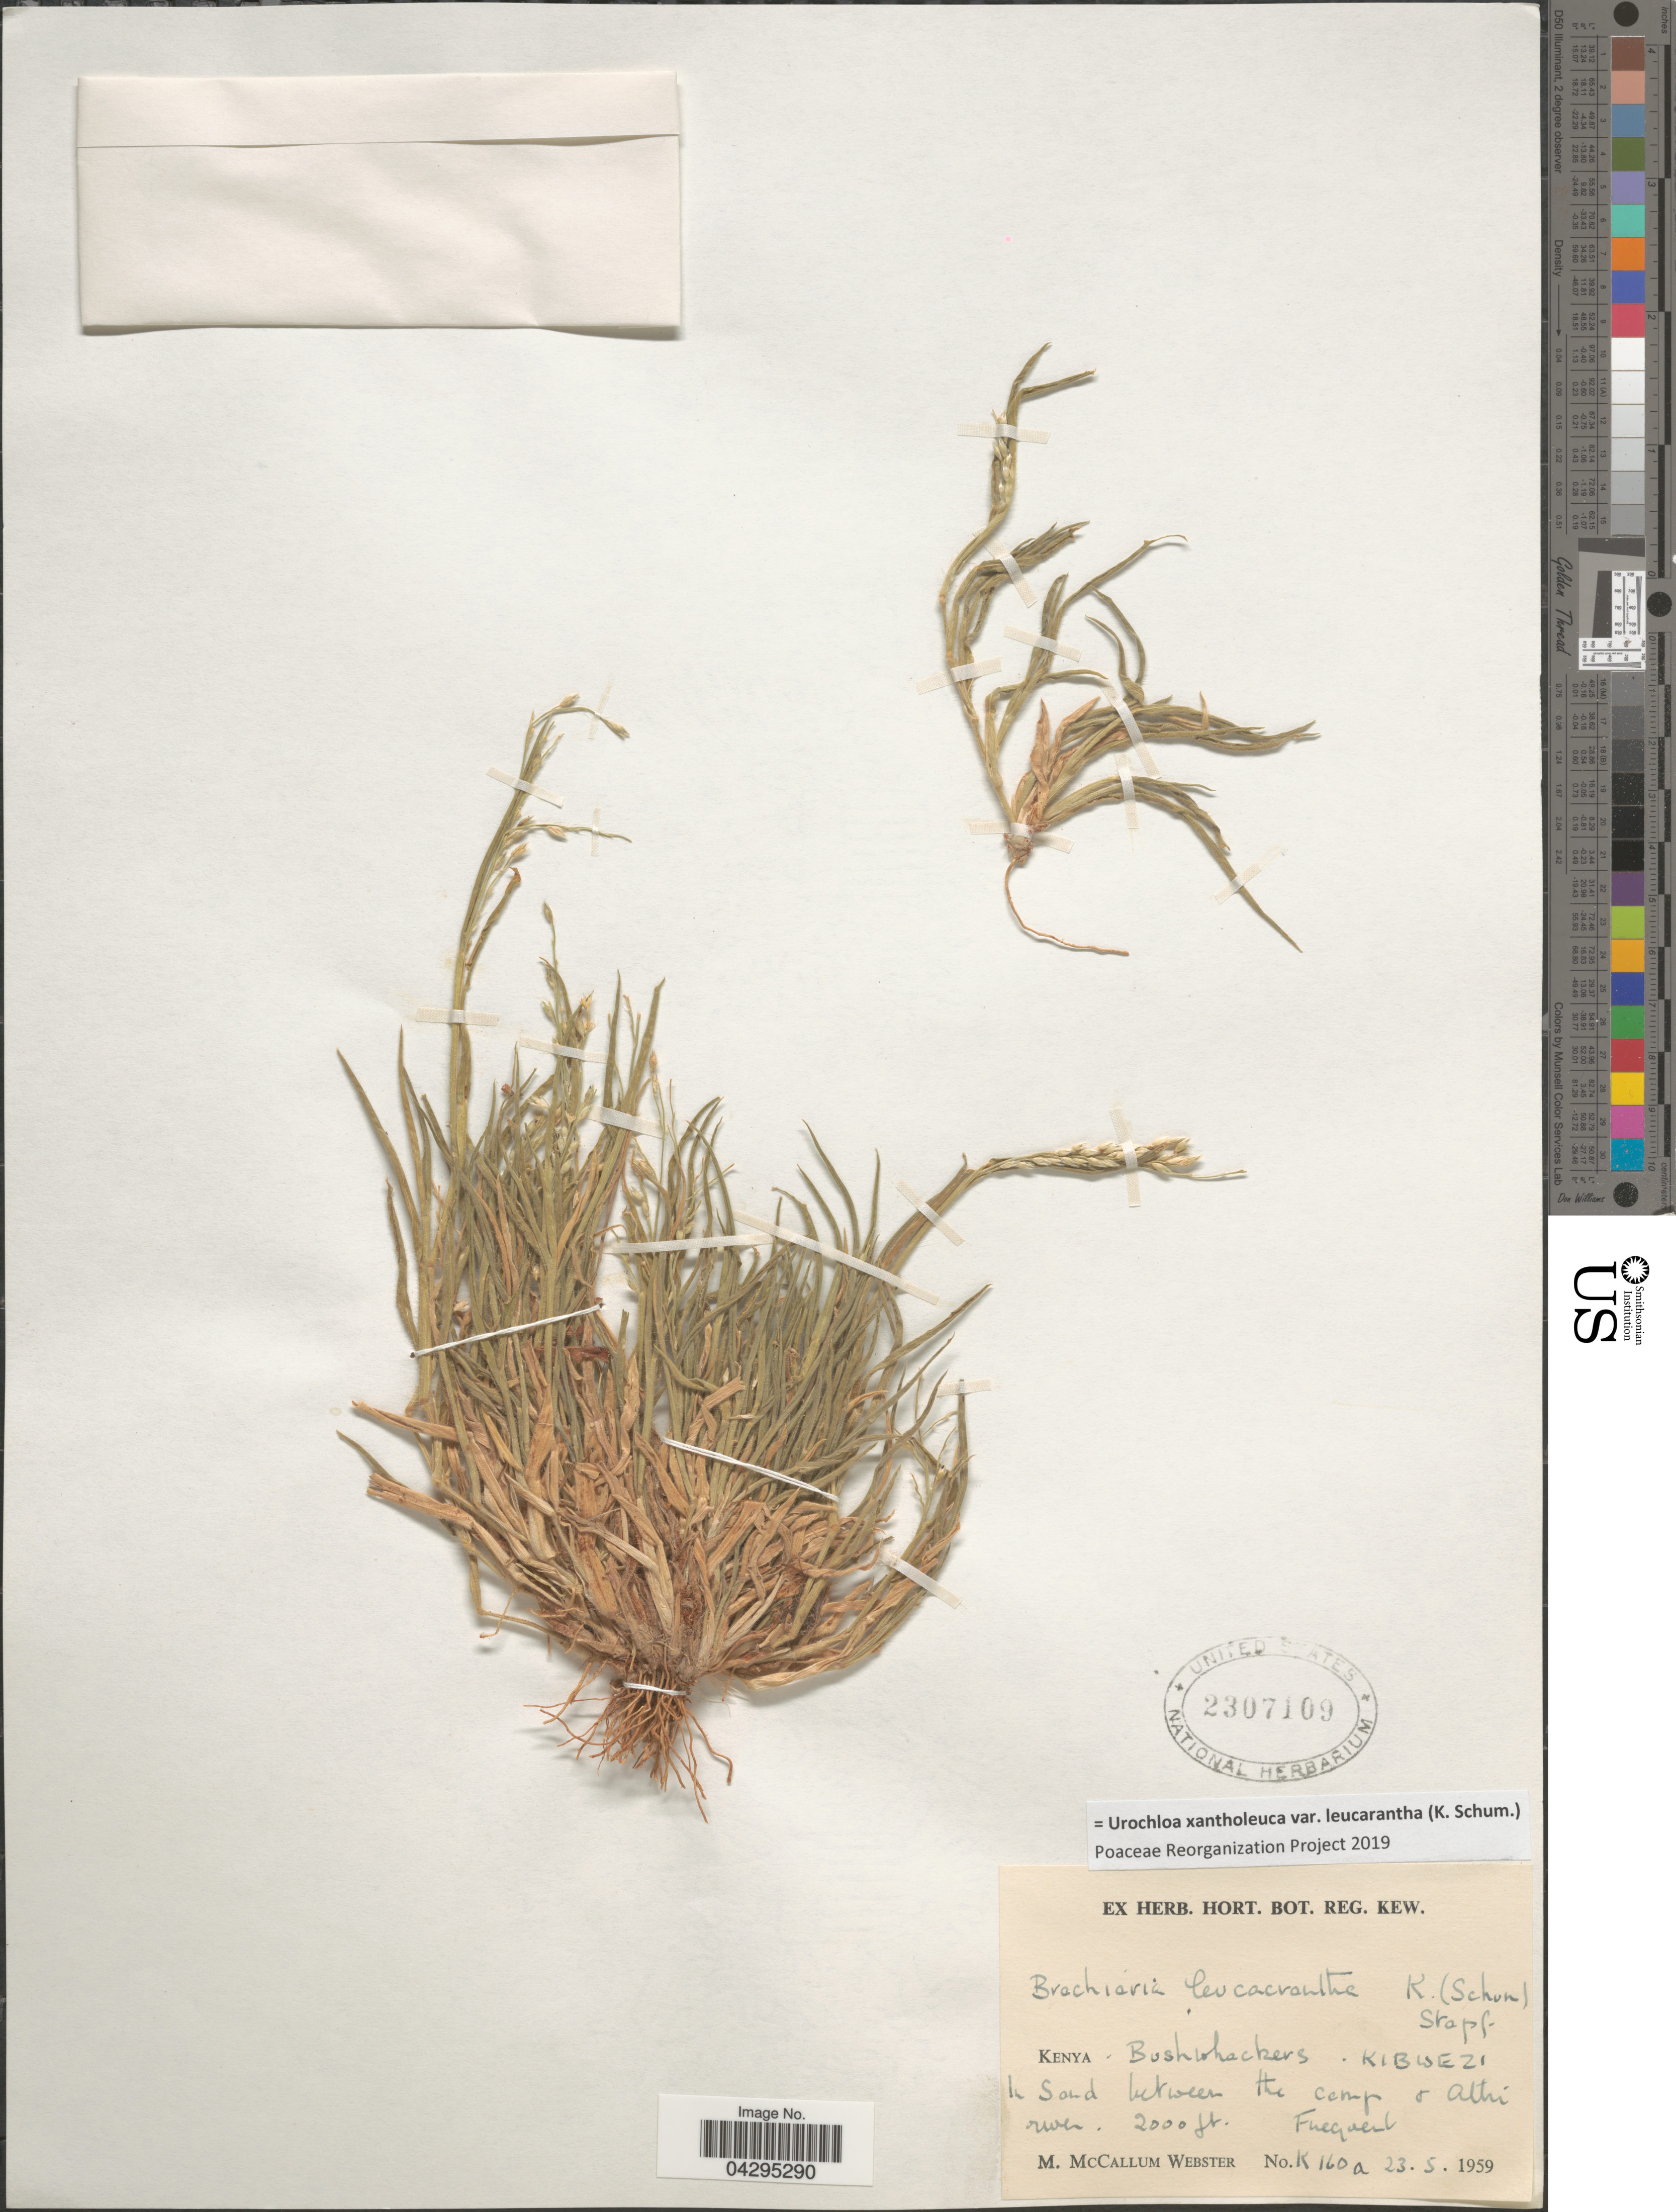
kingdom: Plantae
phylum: Tracheophyta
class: Liliopsida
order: Poales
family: Poaceae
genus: Urochloa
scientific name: Urochloa xantholeuca var. leucarantha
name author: (K. Schum.)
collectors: M. McCallm Webster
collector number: K160a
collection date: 1959-05-23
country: Kenya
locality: Bushwhackers. Kibwezi. In sand between the camp + Athi river.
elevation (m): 610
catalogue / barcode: US 2307109